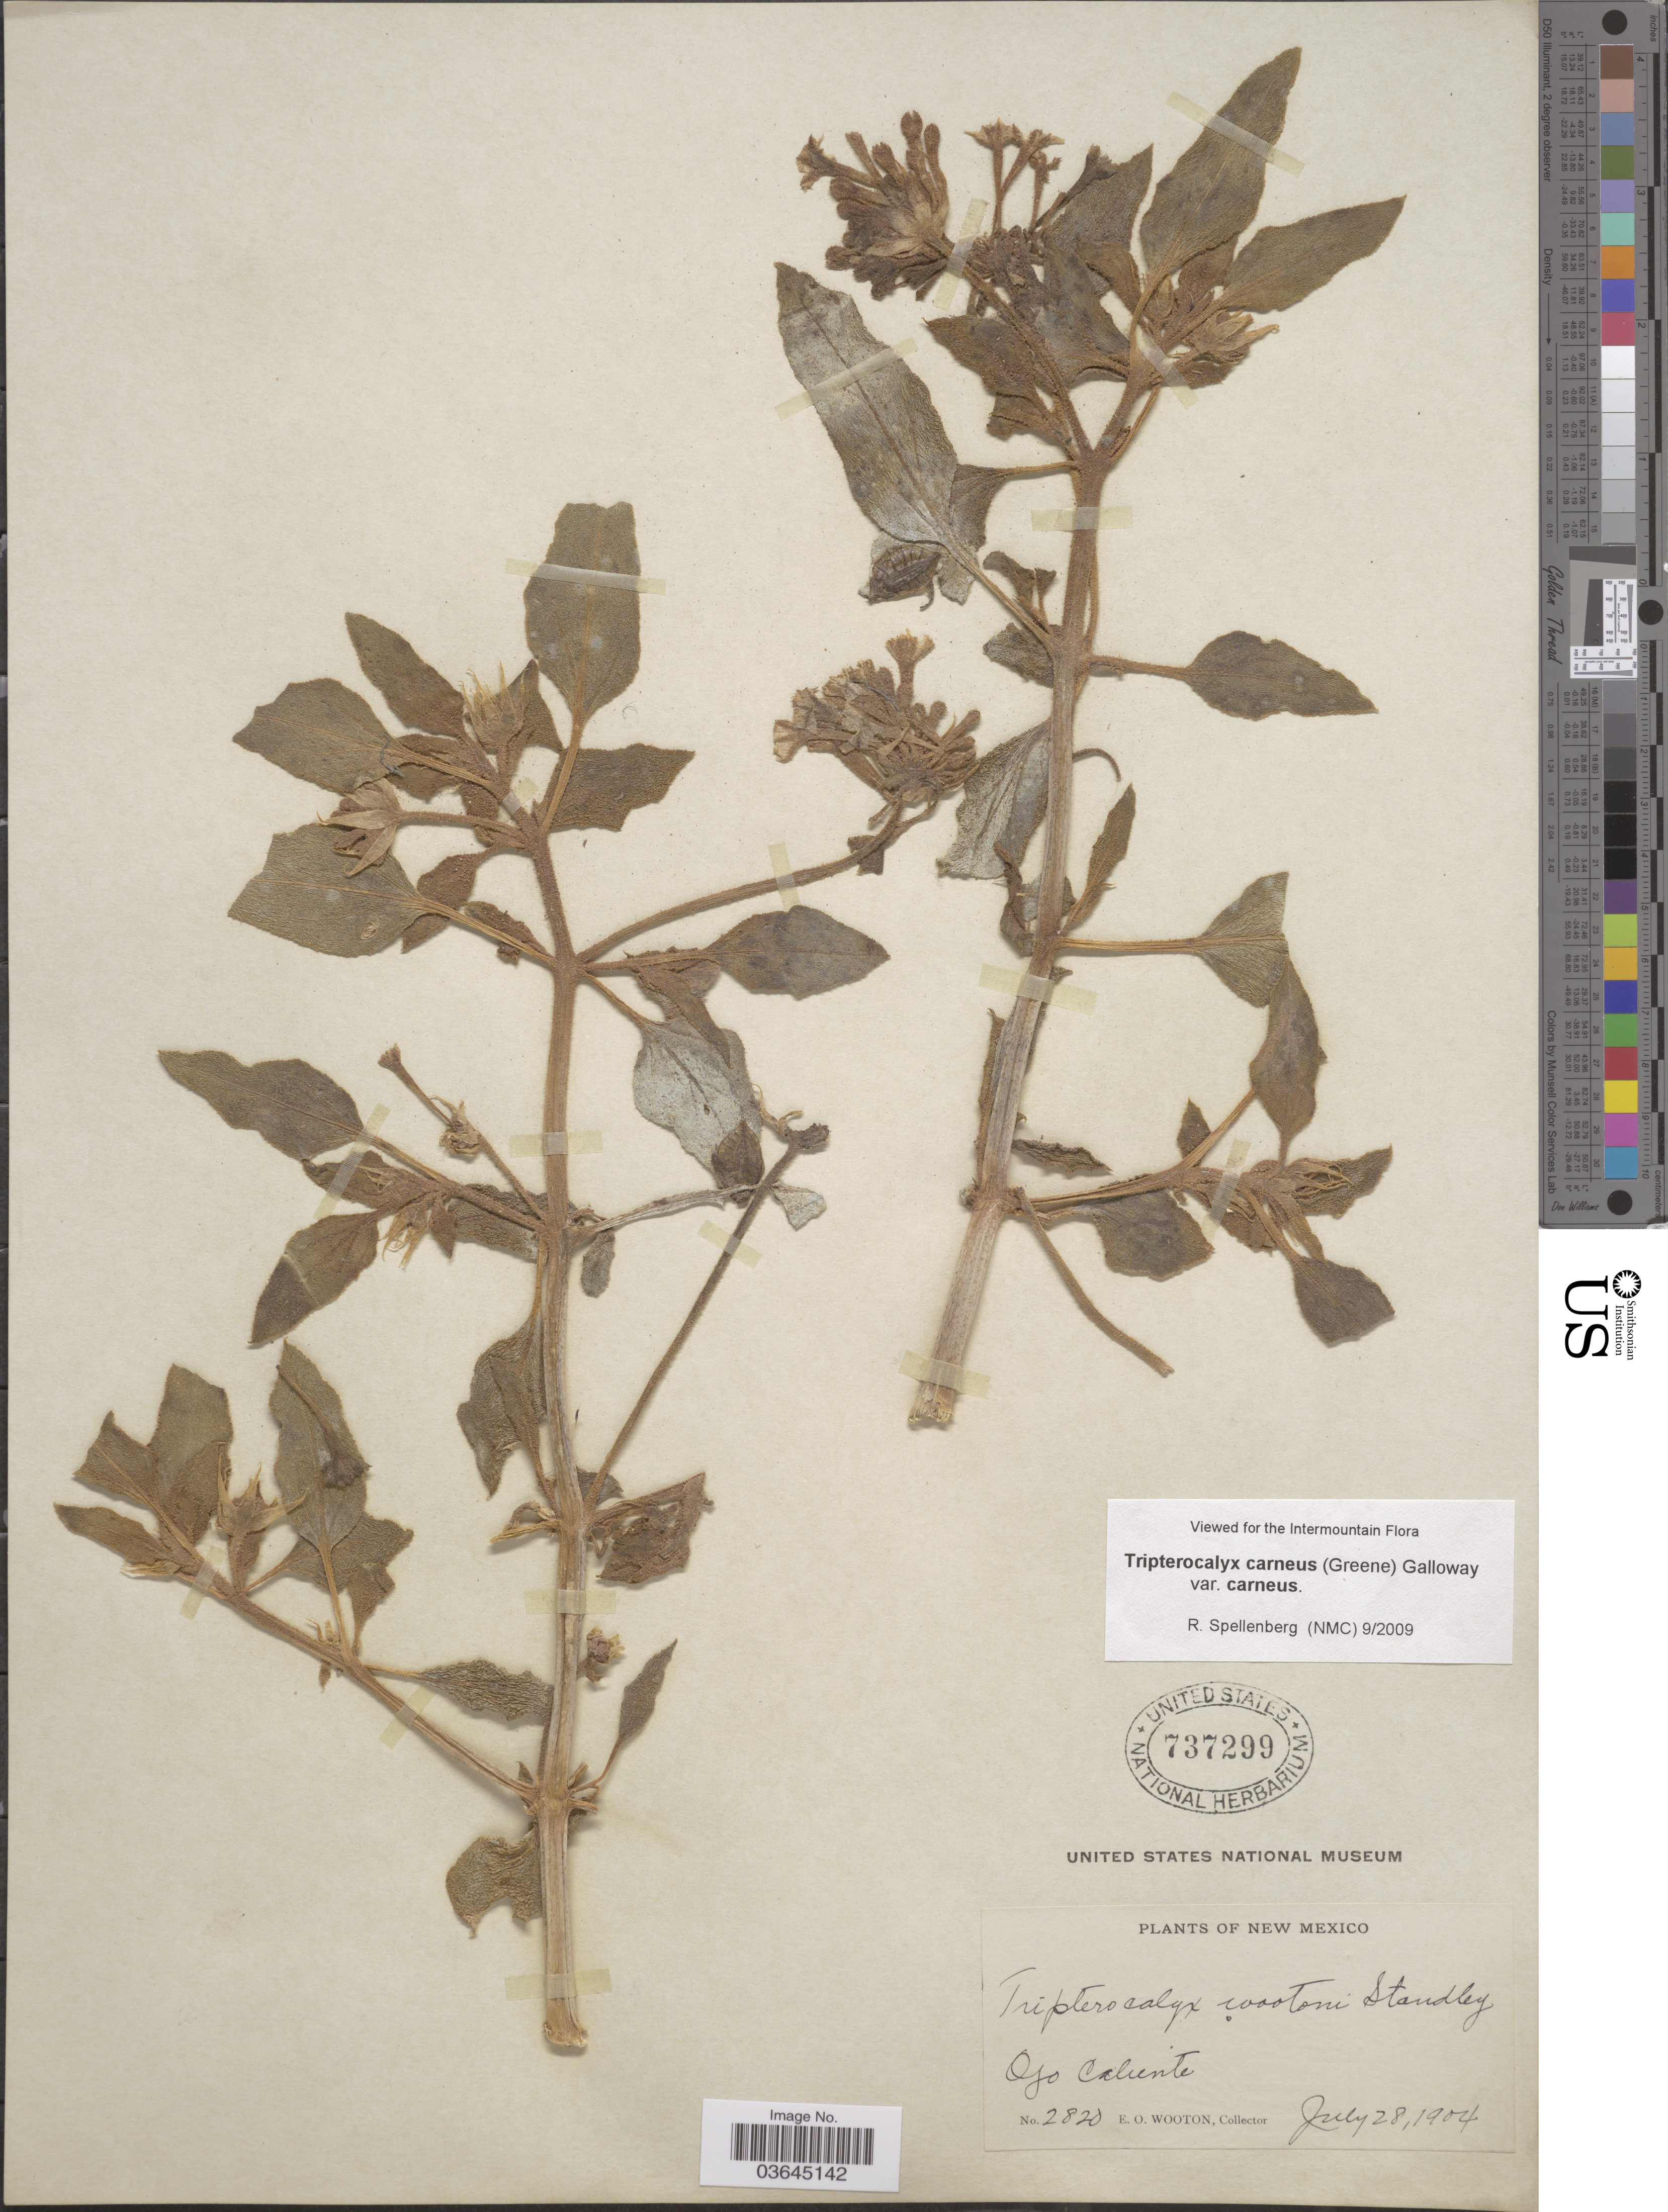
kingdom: Plantae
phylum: Tracheophyta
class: Magnoliopsida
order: Caryophyllales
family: Nyctaginaceae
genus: Tripterocalyx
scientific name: Tripterocalyx carneus var. carneus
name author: (Greene) L.A. Galloway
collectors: E. O. Wooton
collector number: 2820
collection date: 1904-07-28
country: United States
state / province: New Mexico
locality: Ojo Caliente.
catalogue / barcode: US 737299